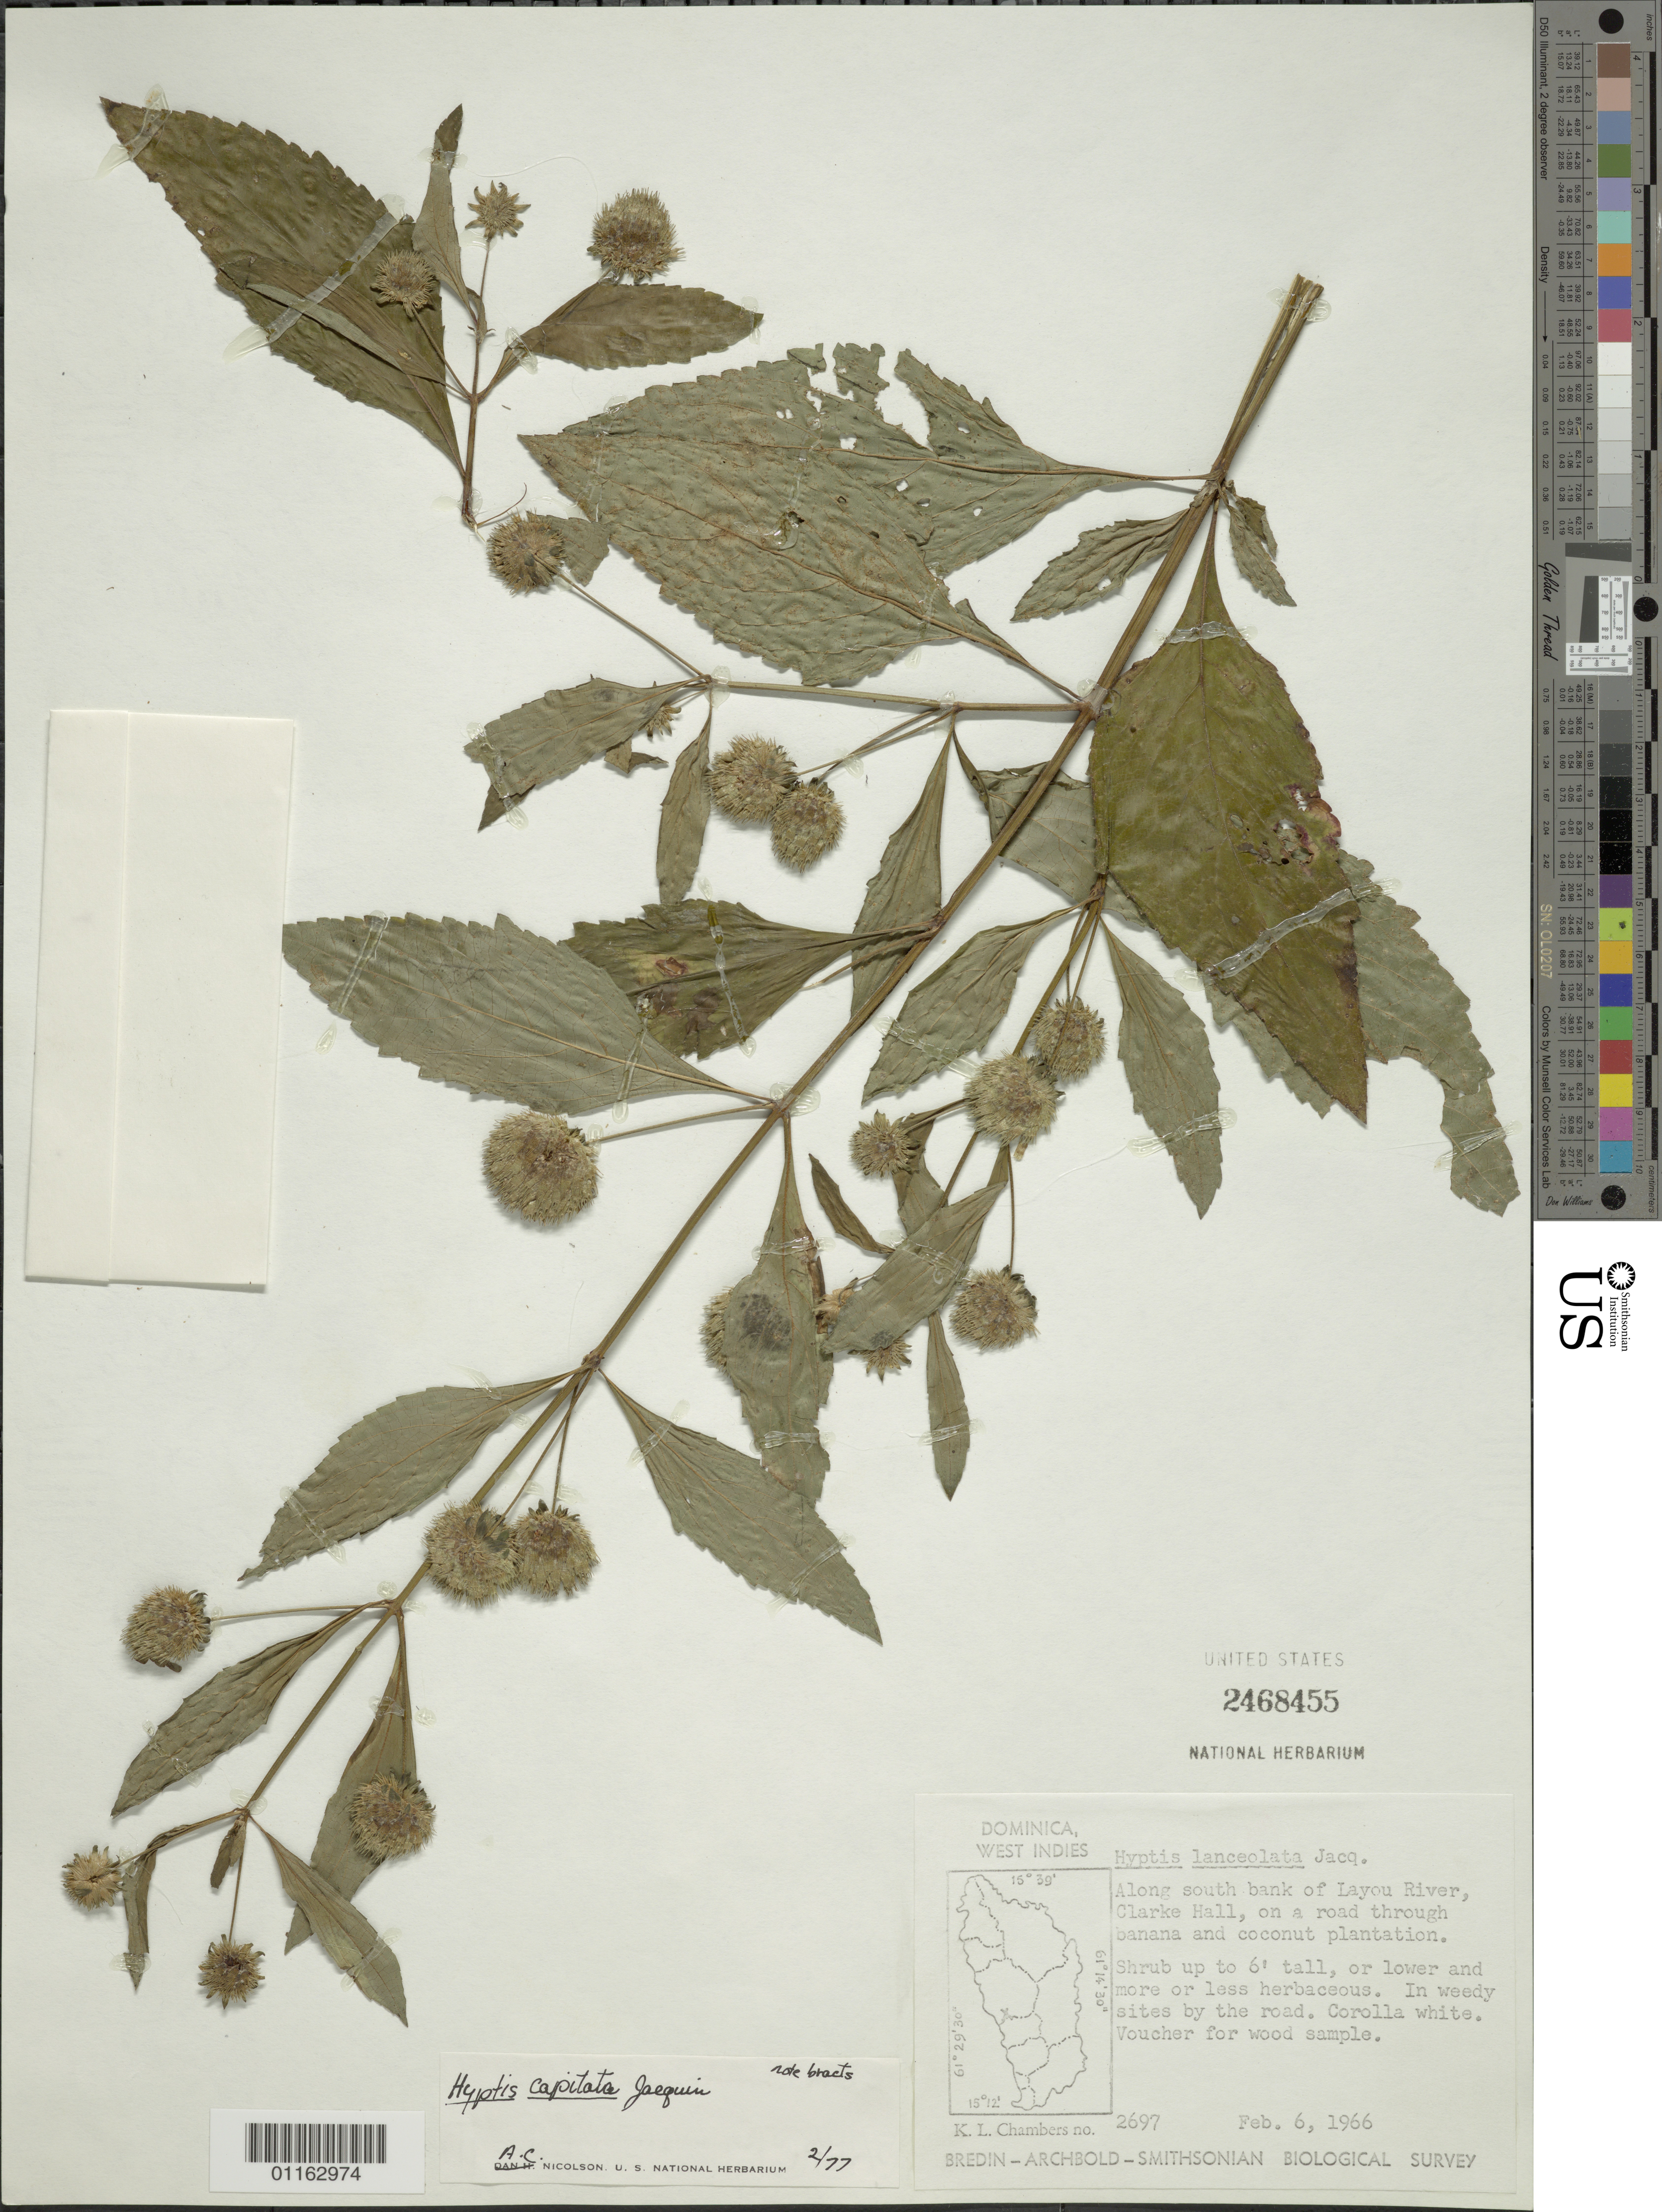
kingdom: Plantae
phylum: Tracheophyta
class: Magnoliopsida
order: Lamiales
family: Lamiaceae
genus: Hyptis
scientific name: Hyptis capitata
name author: Jacq.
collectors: K. L. Chambers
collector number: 2697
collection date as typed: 06 Feb 1966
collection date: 1966-02-06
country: Dominica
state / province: St. Joseph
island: Dominica I.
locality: Along south bank of Layou River, Clarke hall, on a road through banana and coconut plantation.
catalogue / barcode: US 2468455